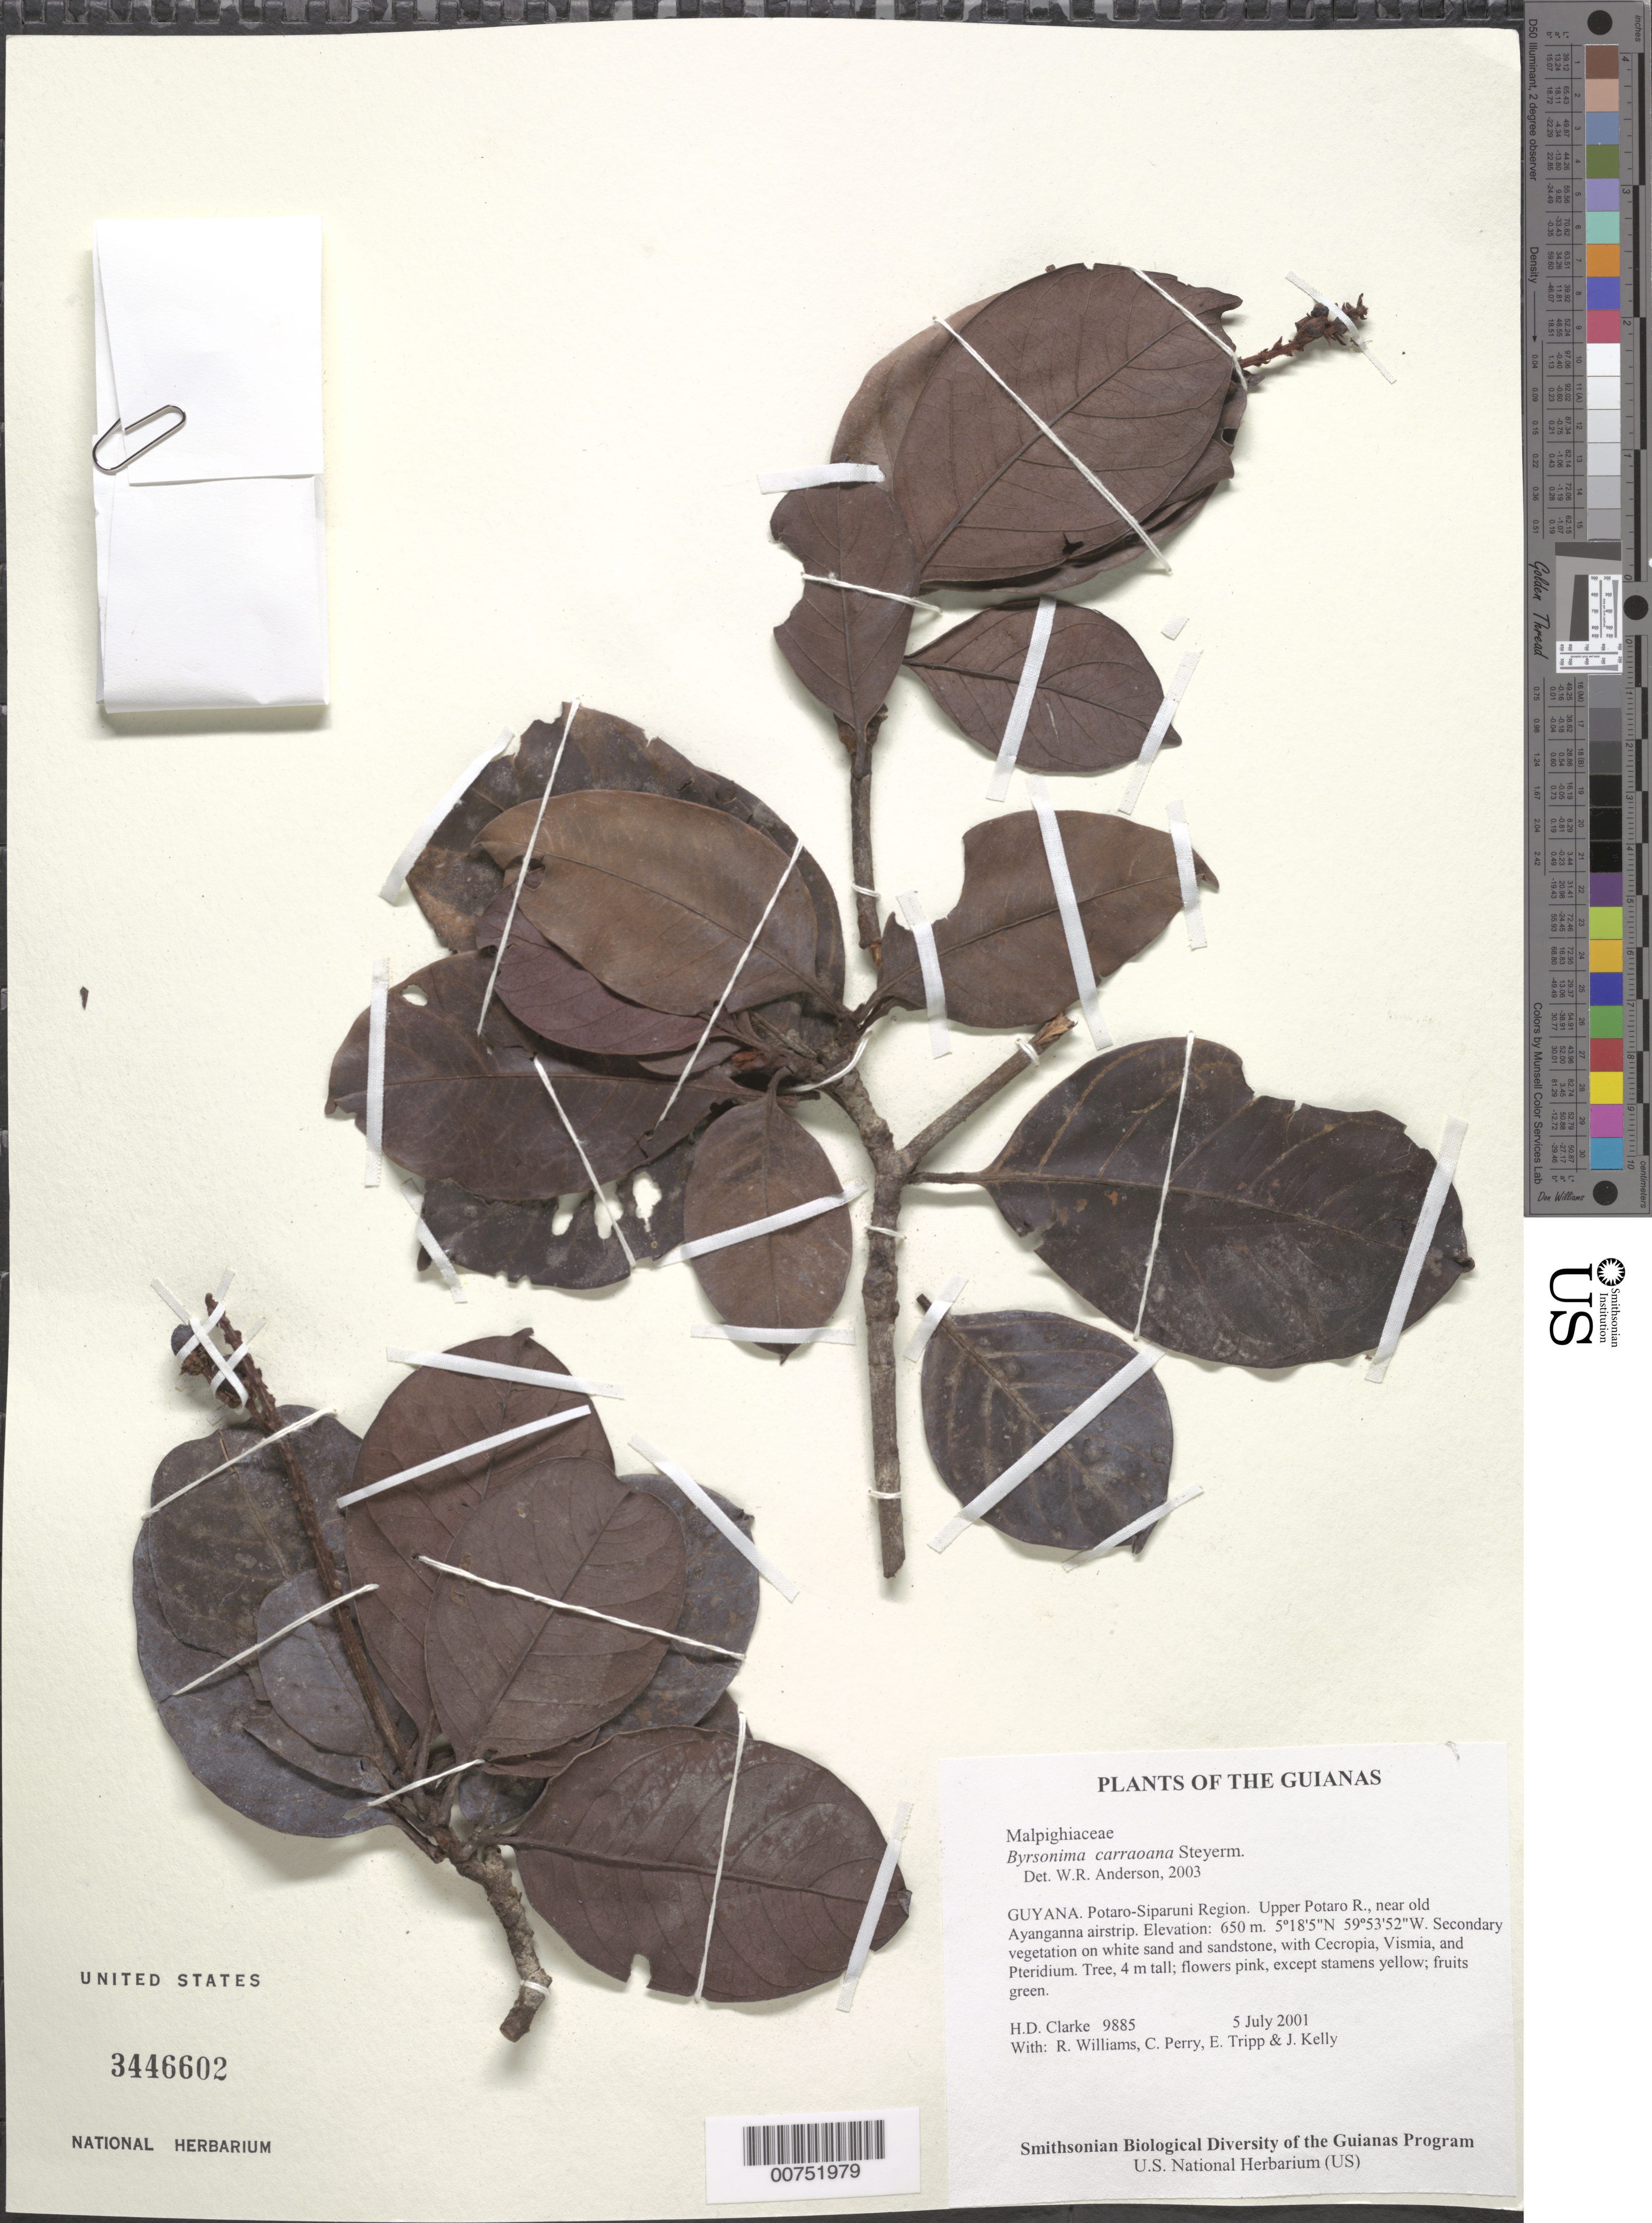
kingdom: Plantae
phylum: Tracheophyta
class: Magnoliopsida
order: Malpighiales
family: Malpighiaceae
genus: Byrsonima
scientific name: Byrsonima carraoana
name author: Steyerm.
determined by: Anderson, W. R., (MICH), University of Michigan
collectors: H. D. Clarke, R. Williams, C. Perry, E. Tripp & J. Kelly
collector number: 9885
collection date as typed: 5 July 2001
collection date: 2001-07-05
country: Guyana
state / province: Potaro-Siparuni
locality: Upper Potaro R., near old Ayanganna airstrip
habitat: Secondary vegetation on white sand and sandstone, with Cecropia, Vismia, and Pteridium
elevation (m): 650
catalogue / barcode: US 3446602